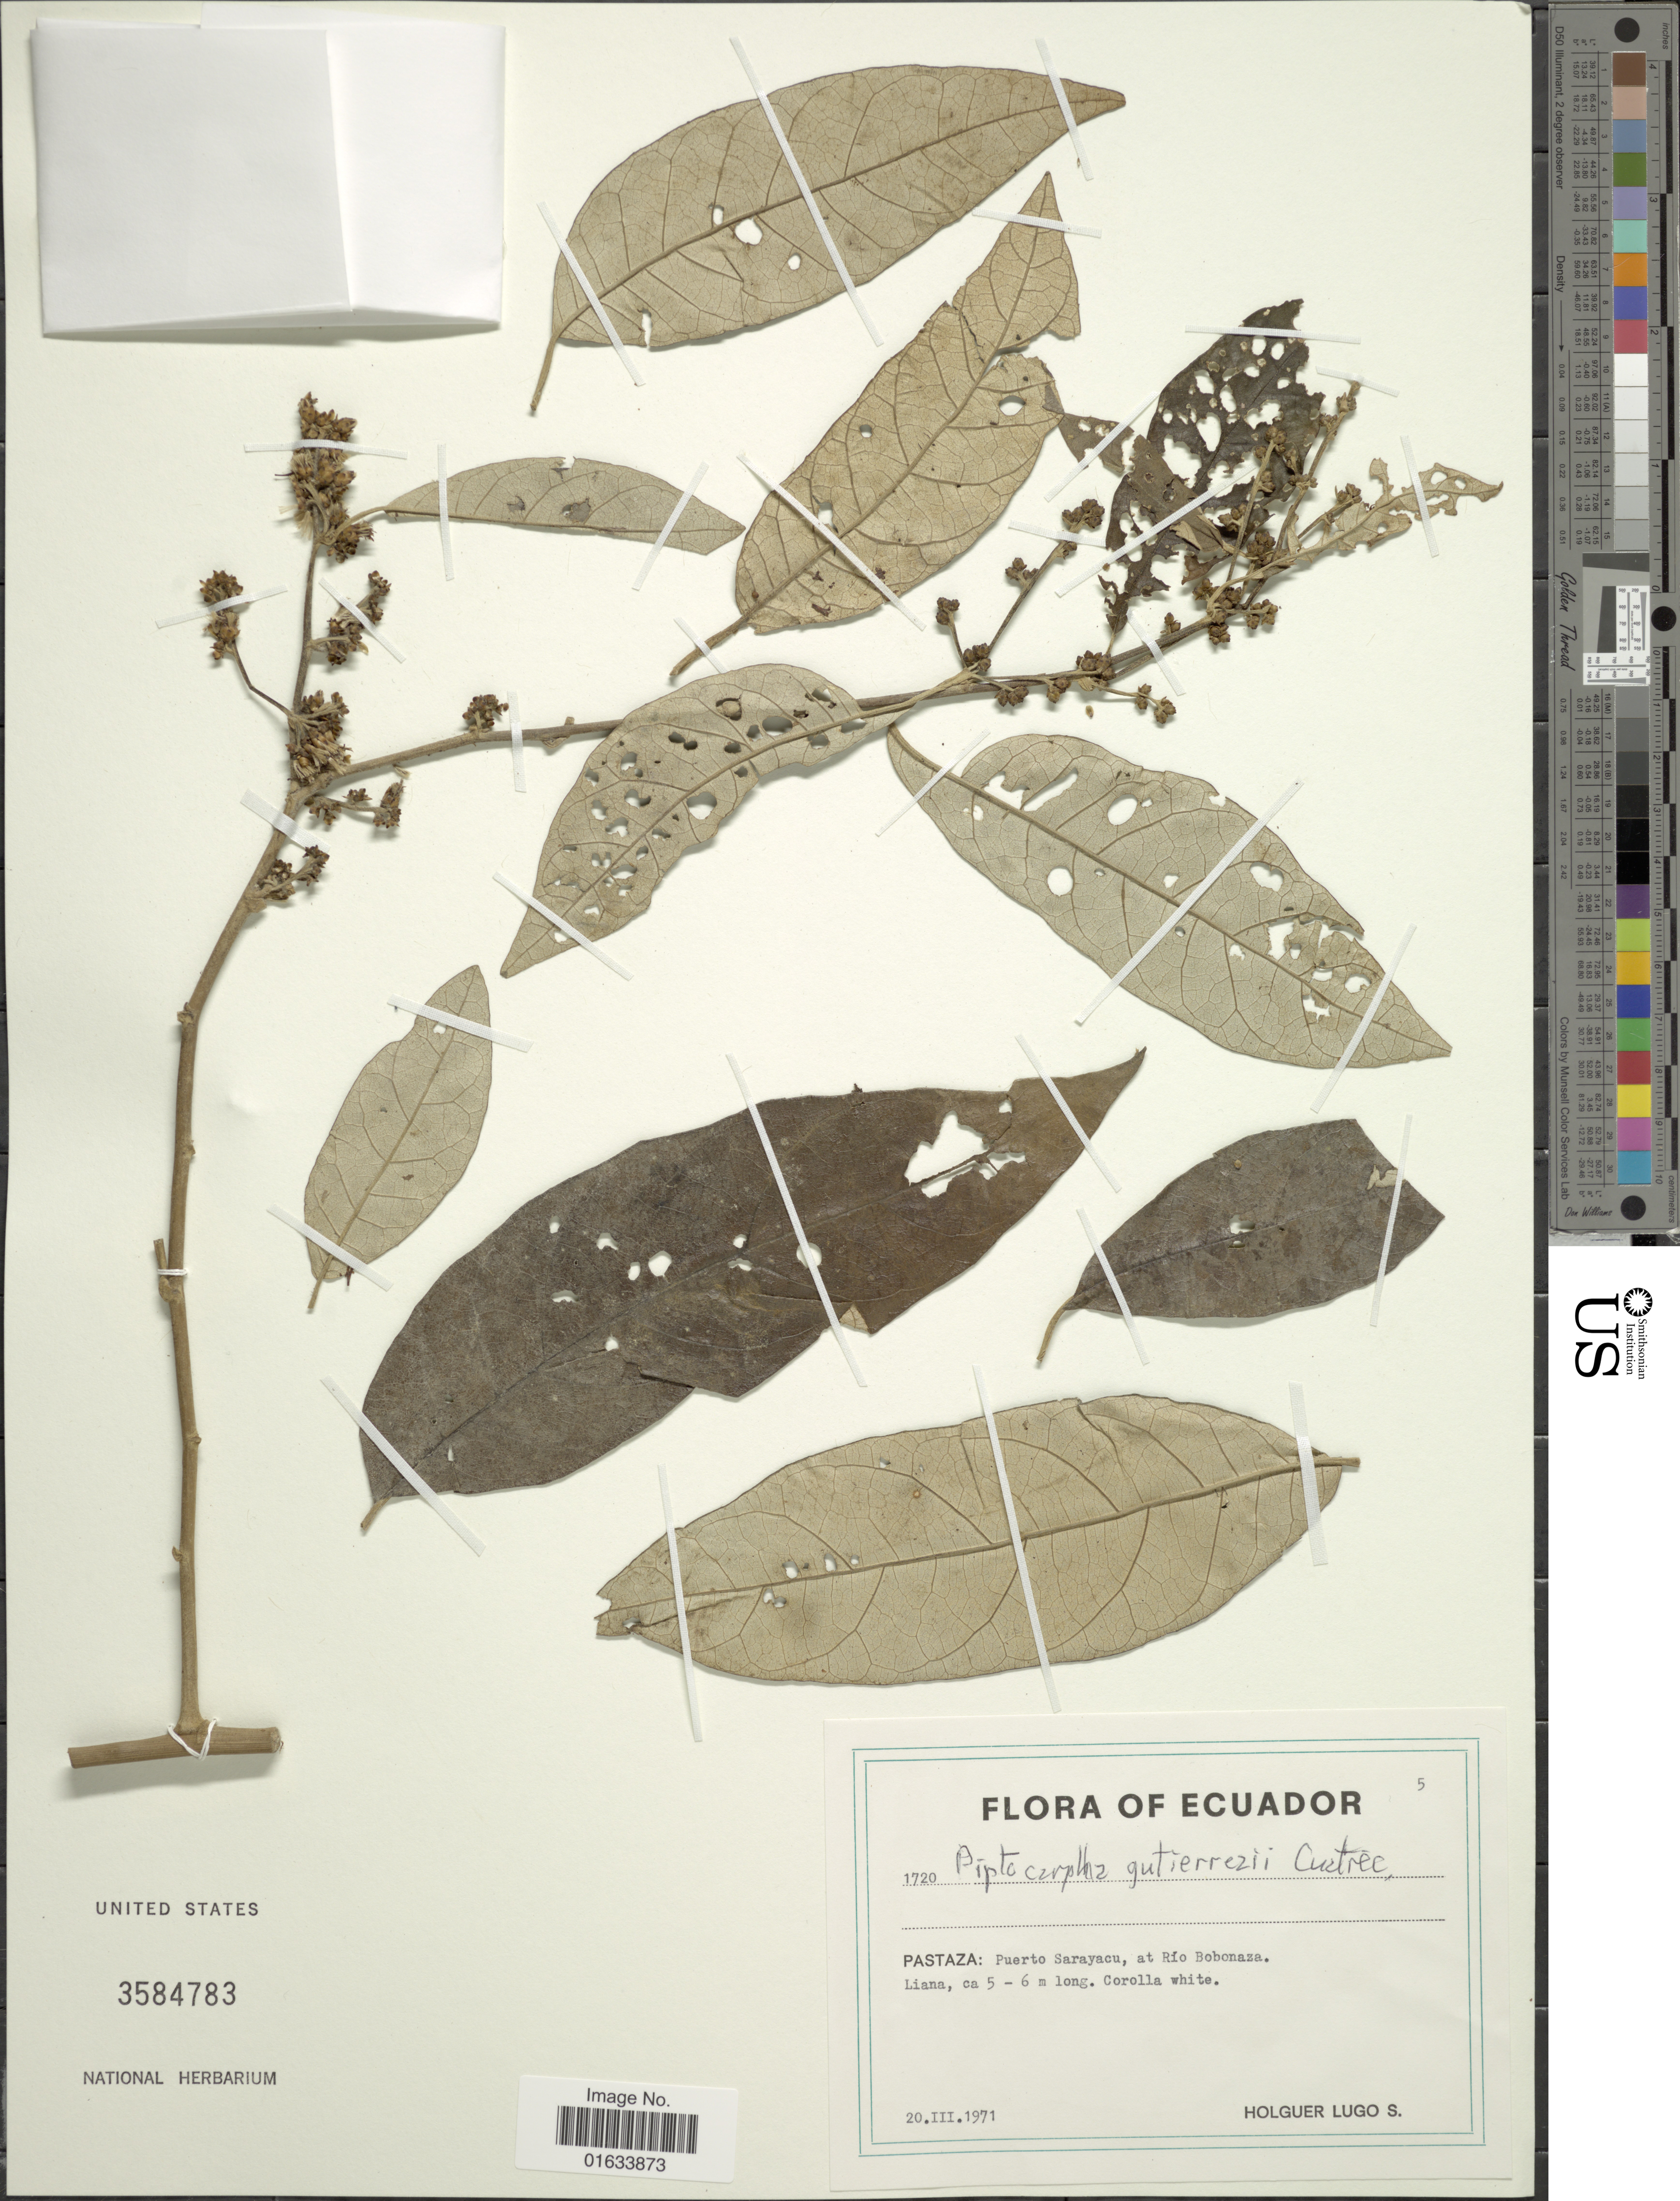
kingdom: Plantae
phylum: Tracheophyta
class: Magnoliopsida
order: Asterales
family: Asteraceae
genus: Piptocarpha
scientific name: Piptocarpha gutierrezii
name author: Cuatrec.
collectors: H. Lugo S.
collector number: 1720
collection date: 1971-03-20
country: Ecuador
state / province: Pastaza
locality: Pastaza: Puerto Sarayacu, at Río Bobonaza.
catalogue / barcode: US 3584783